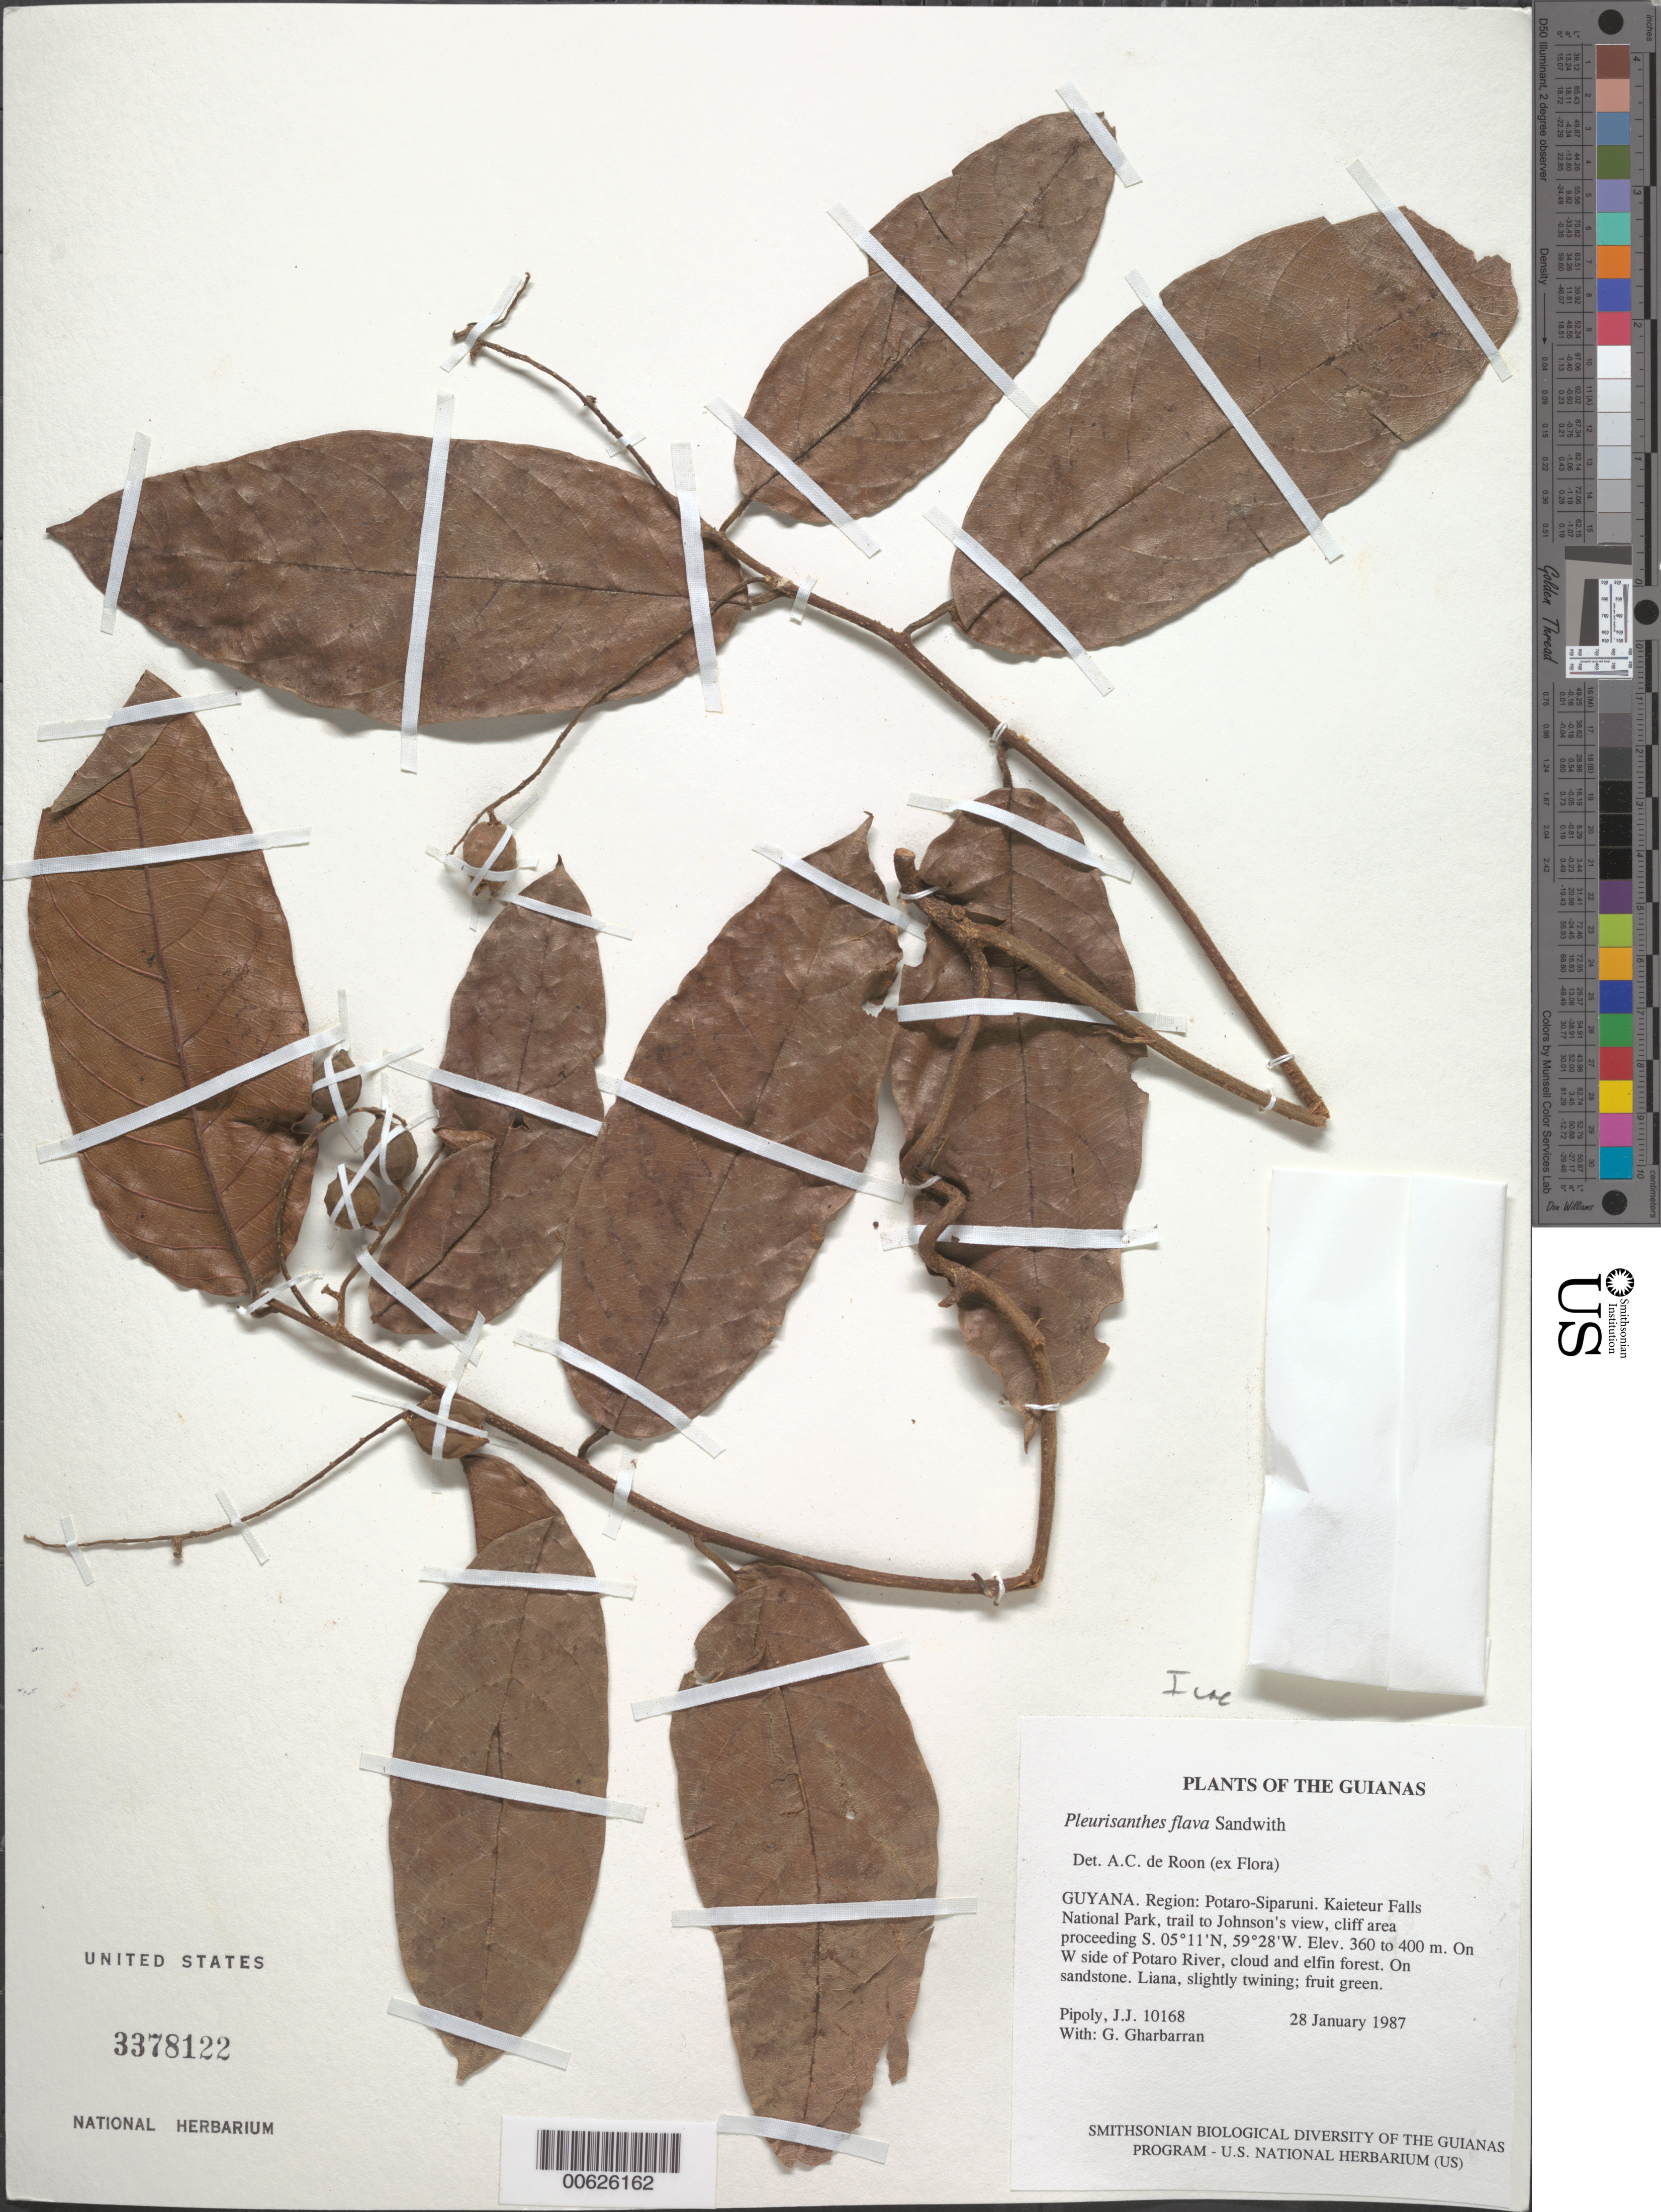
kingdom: Plantae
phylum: Tracheophyta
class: Magnoliopsida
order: Icacinales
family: Icacinaceae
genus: Pleurisanthes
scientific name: Pleurisanthes flava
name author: Sandwith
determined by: de Roon, A. C.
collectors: J. J. Pipoly & G. Gharbarran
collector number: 10168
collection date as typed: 28 January 1987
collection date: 1987-01-28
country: Guyana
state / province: Potaro-Siparuni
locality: Kaieteur Falls National Park, trail to Johnson's view, cliff area proceeding S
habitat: On W side of Potaro River, cloud and elfin forest. On sandstone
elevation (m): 360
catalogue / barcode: US 3378122